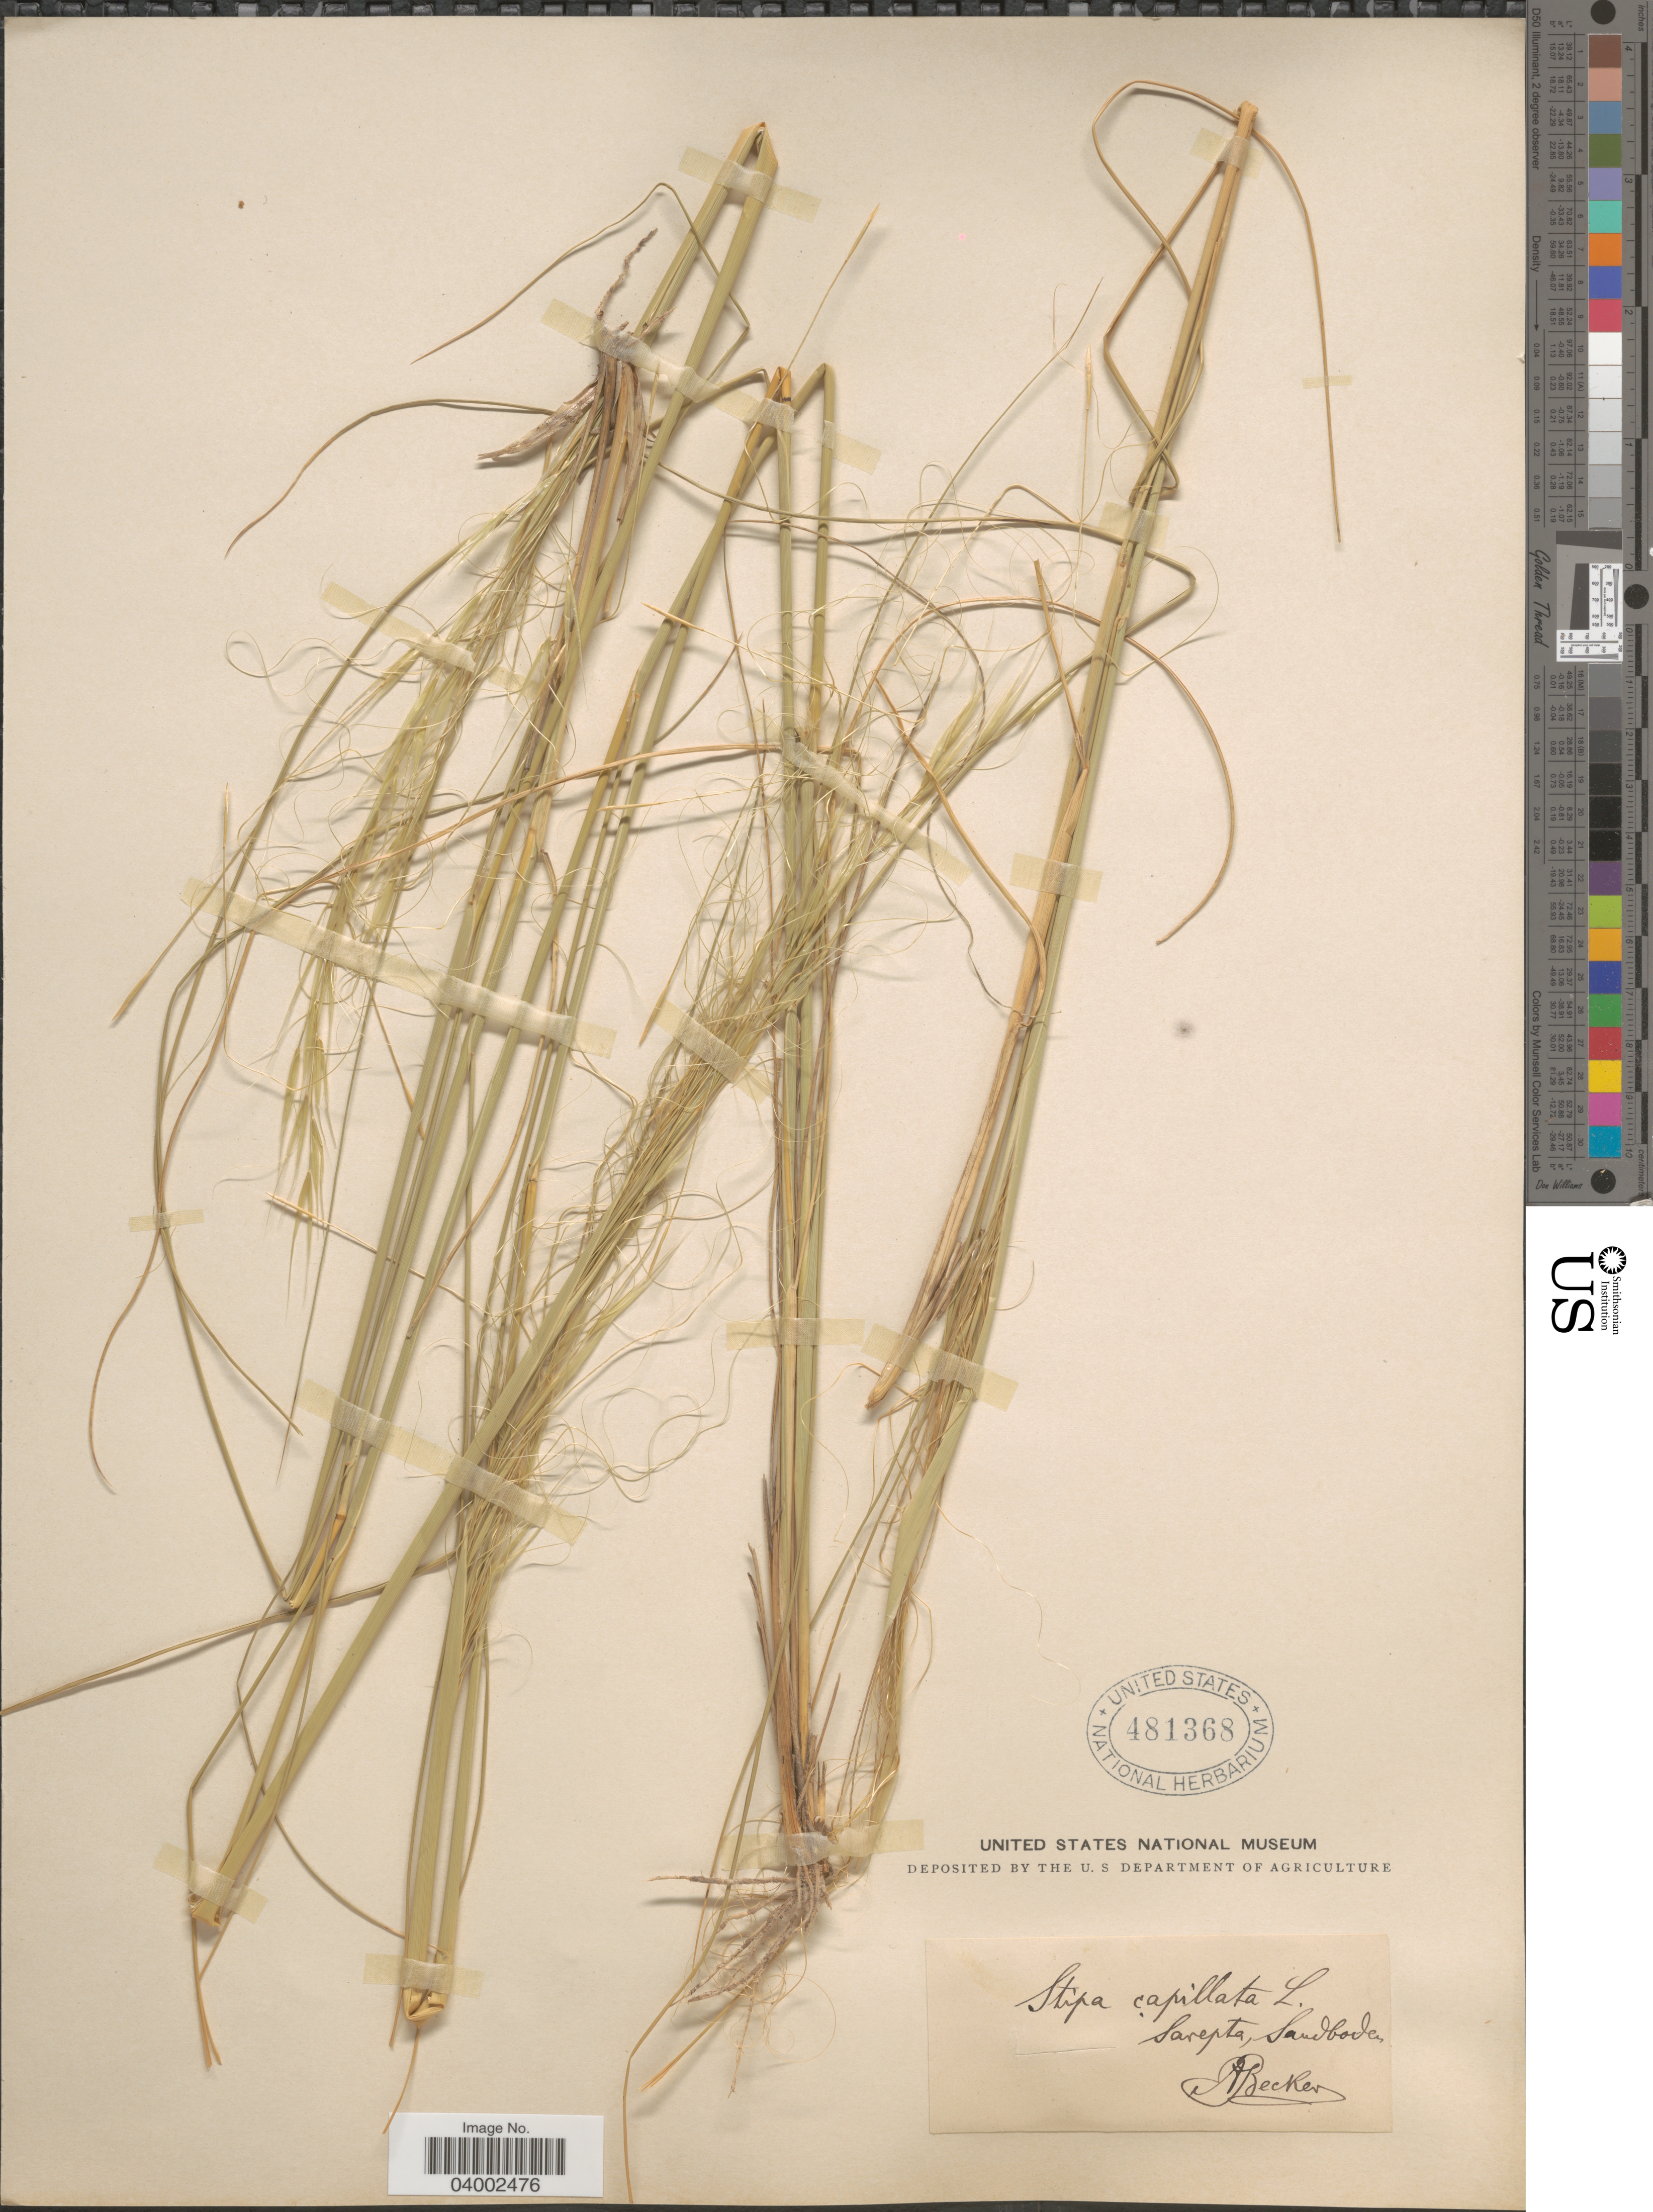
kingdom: Plantae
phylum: Tracheophyta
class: Liliopsida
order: Poales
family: Poaceae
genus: Stipa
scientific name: Stipa capillata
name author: L.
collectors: A. Becker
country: Russian Federation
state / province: Volgograd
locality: Sarepta, Sandboden.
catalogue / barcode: US 481368